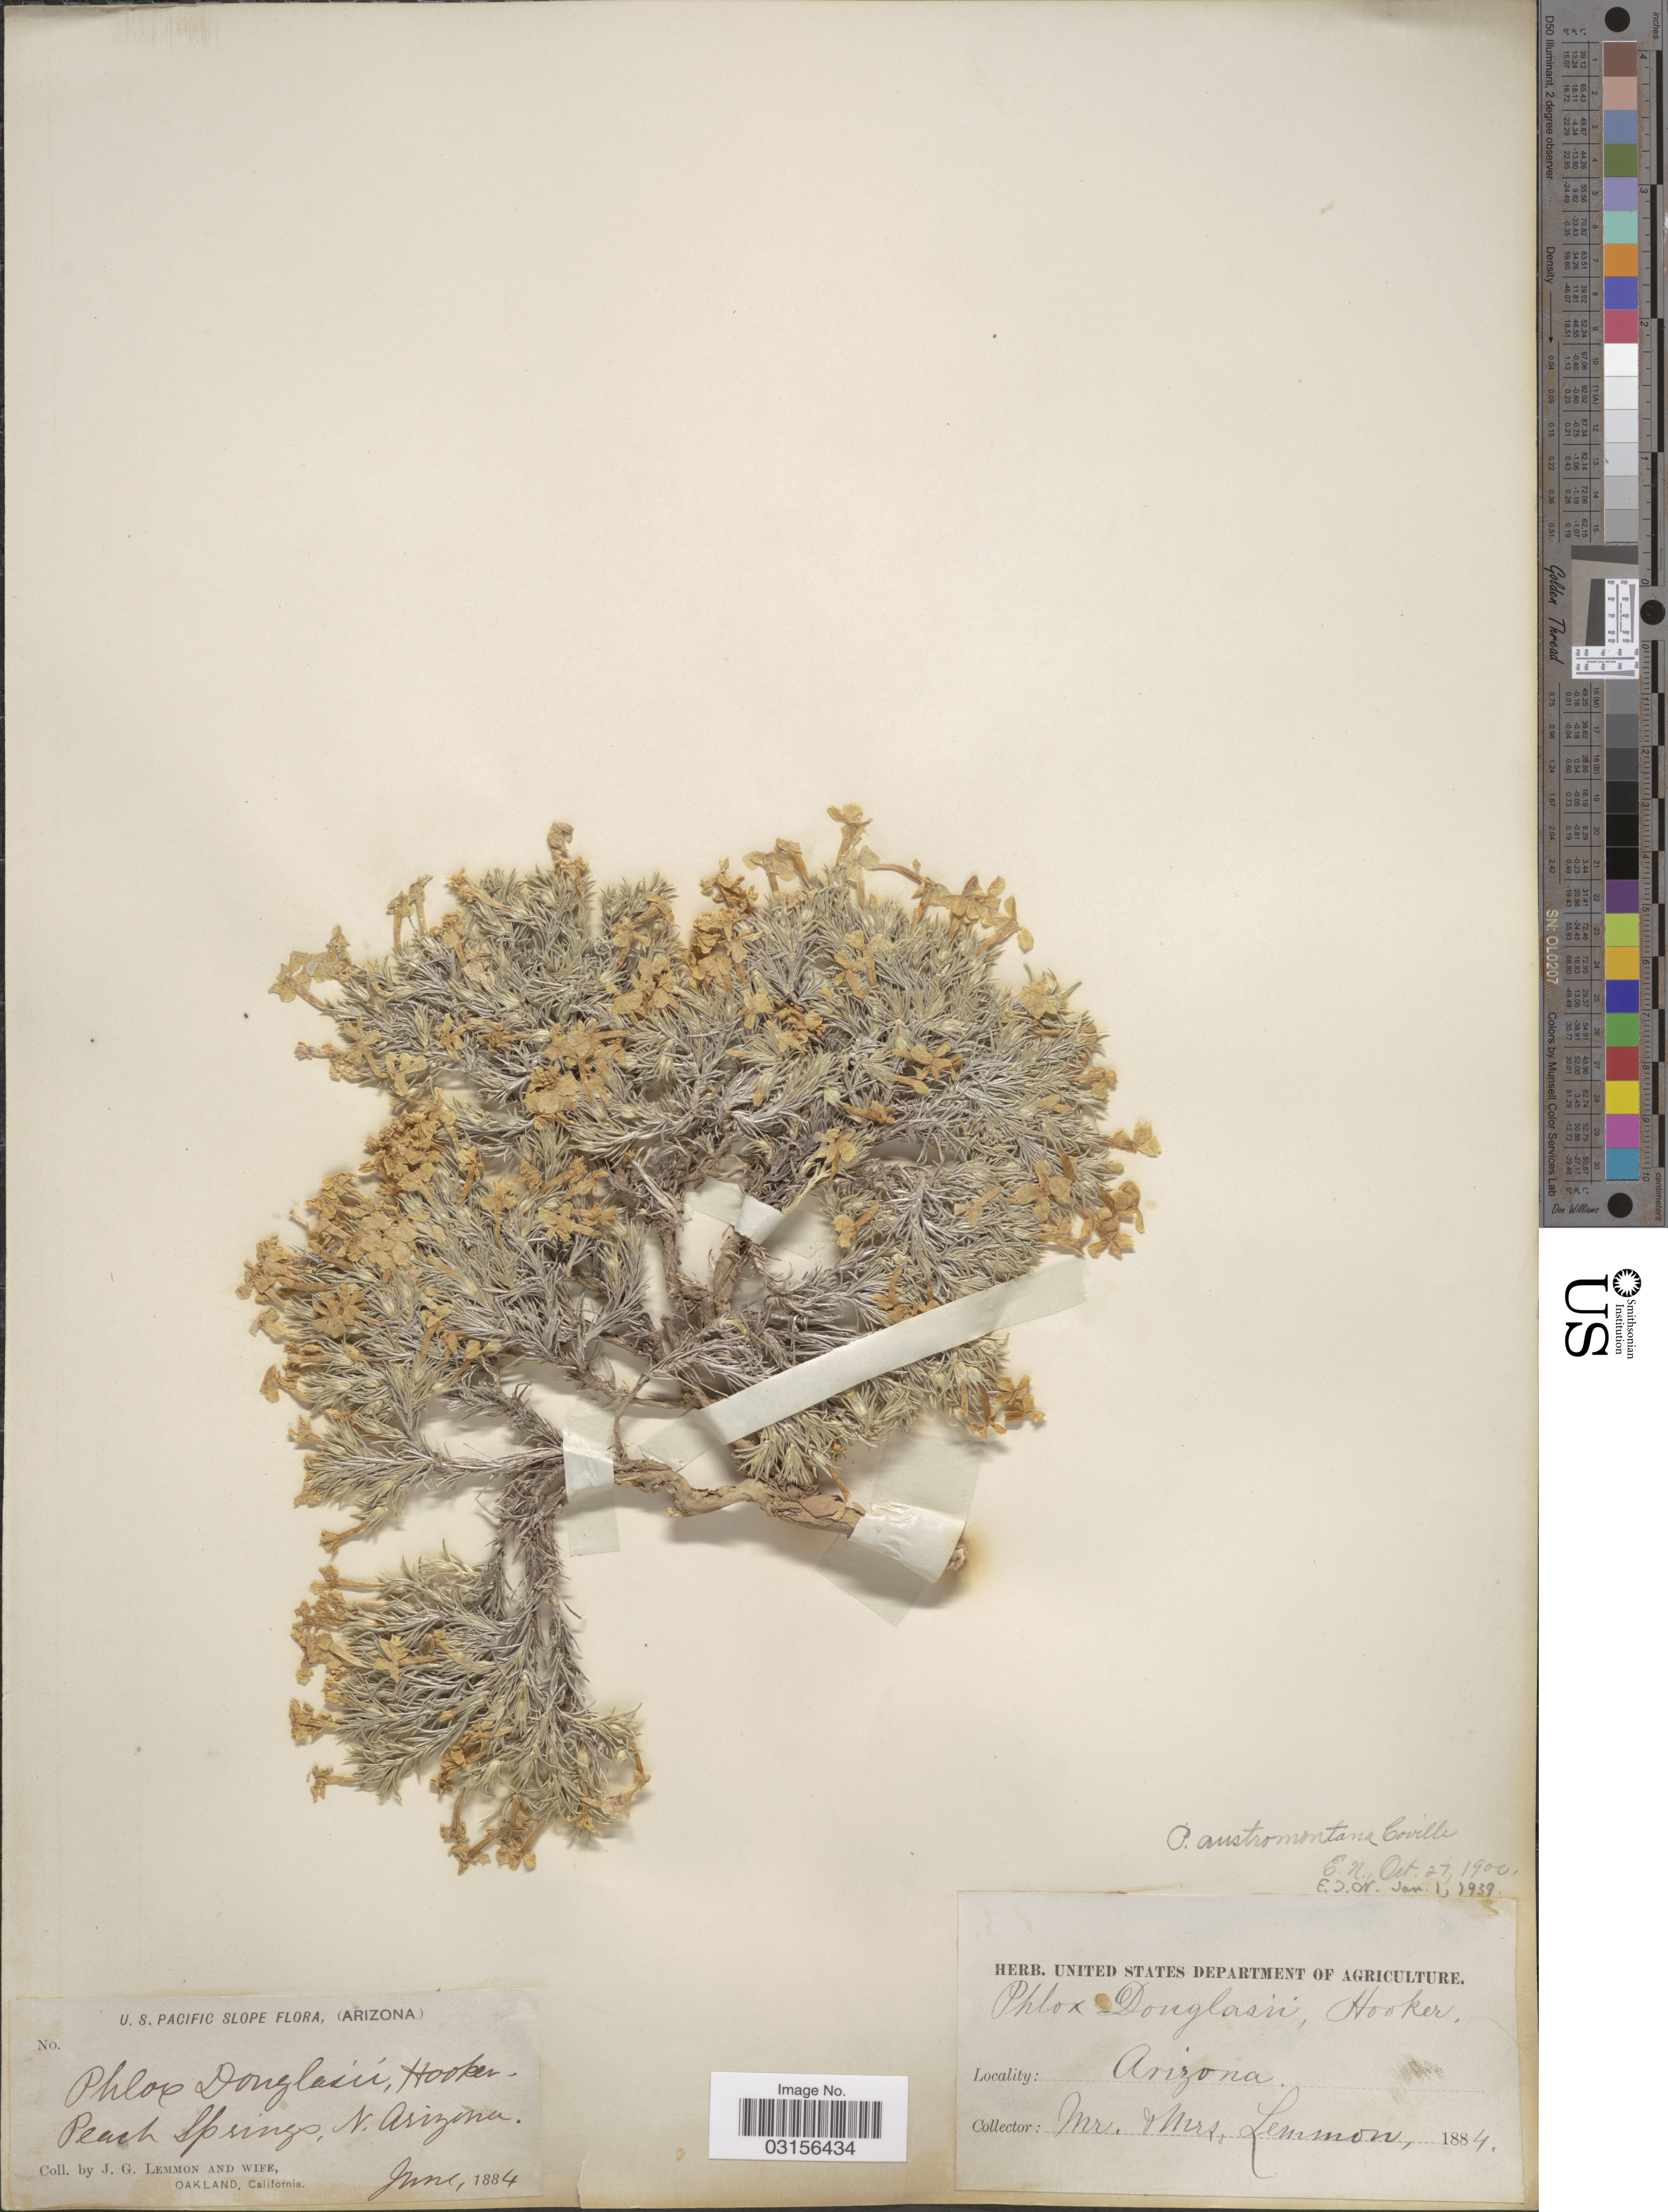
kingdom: Plantae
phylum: Tracheophyta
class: Magnoliopsida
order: Ericales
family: Polemoniaceae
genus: Phlox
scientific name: Phlox austromontana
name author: Coville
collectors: J. Lemmon & Mrs. J. G. Lemmon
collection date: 1884-06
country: United States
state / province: Arizona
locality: U. S. Pacific Slope. Peach Springs, N. Arizona.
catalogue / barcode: US 103137